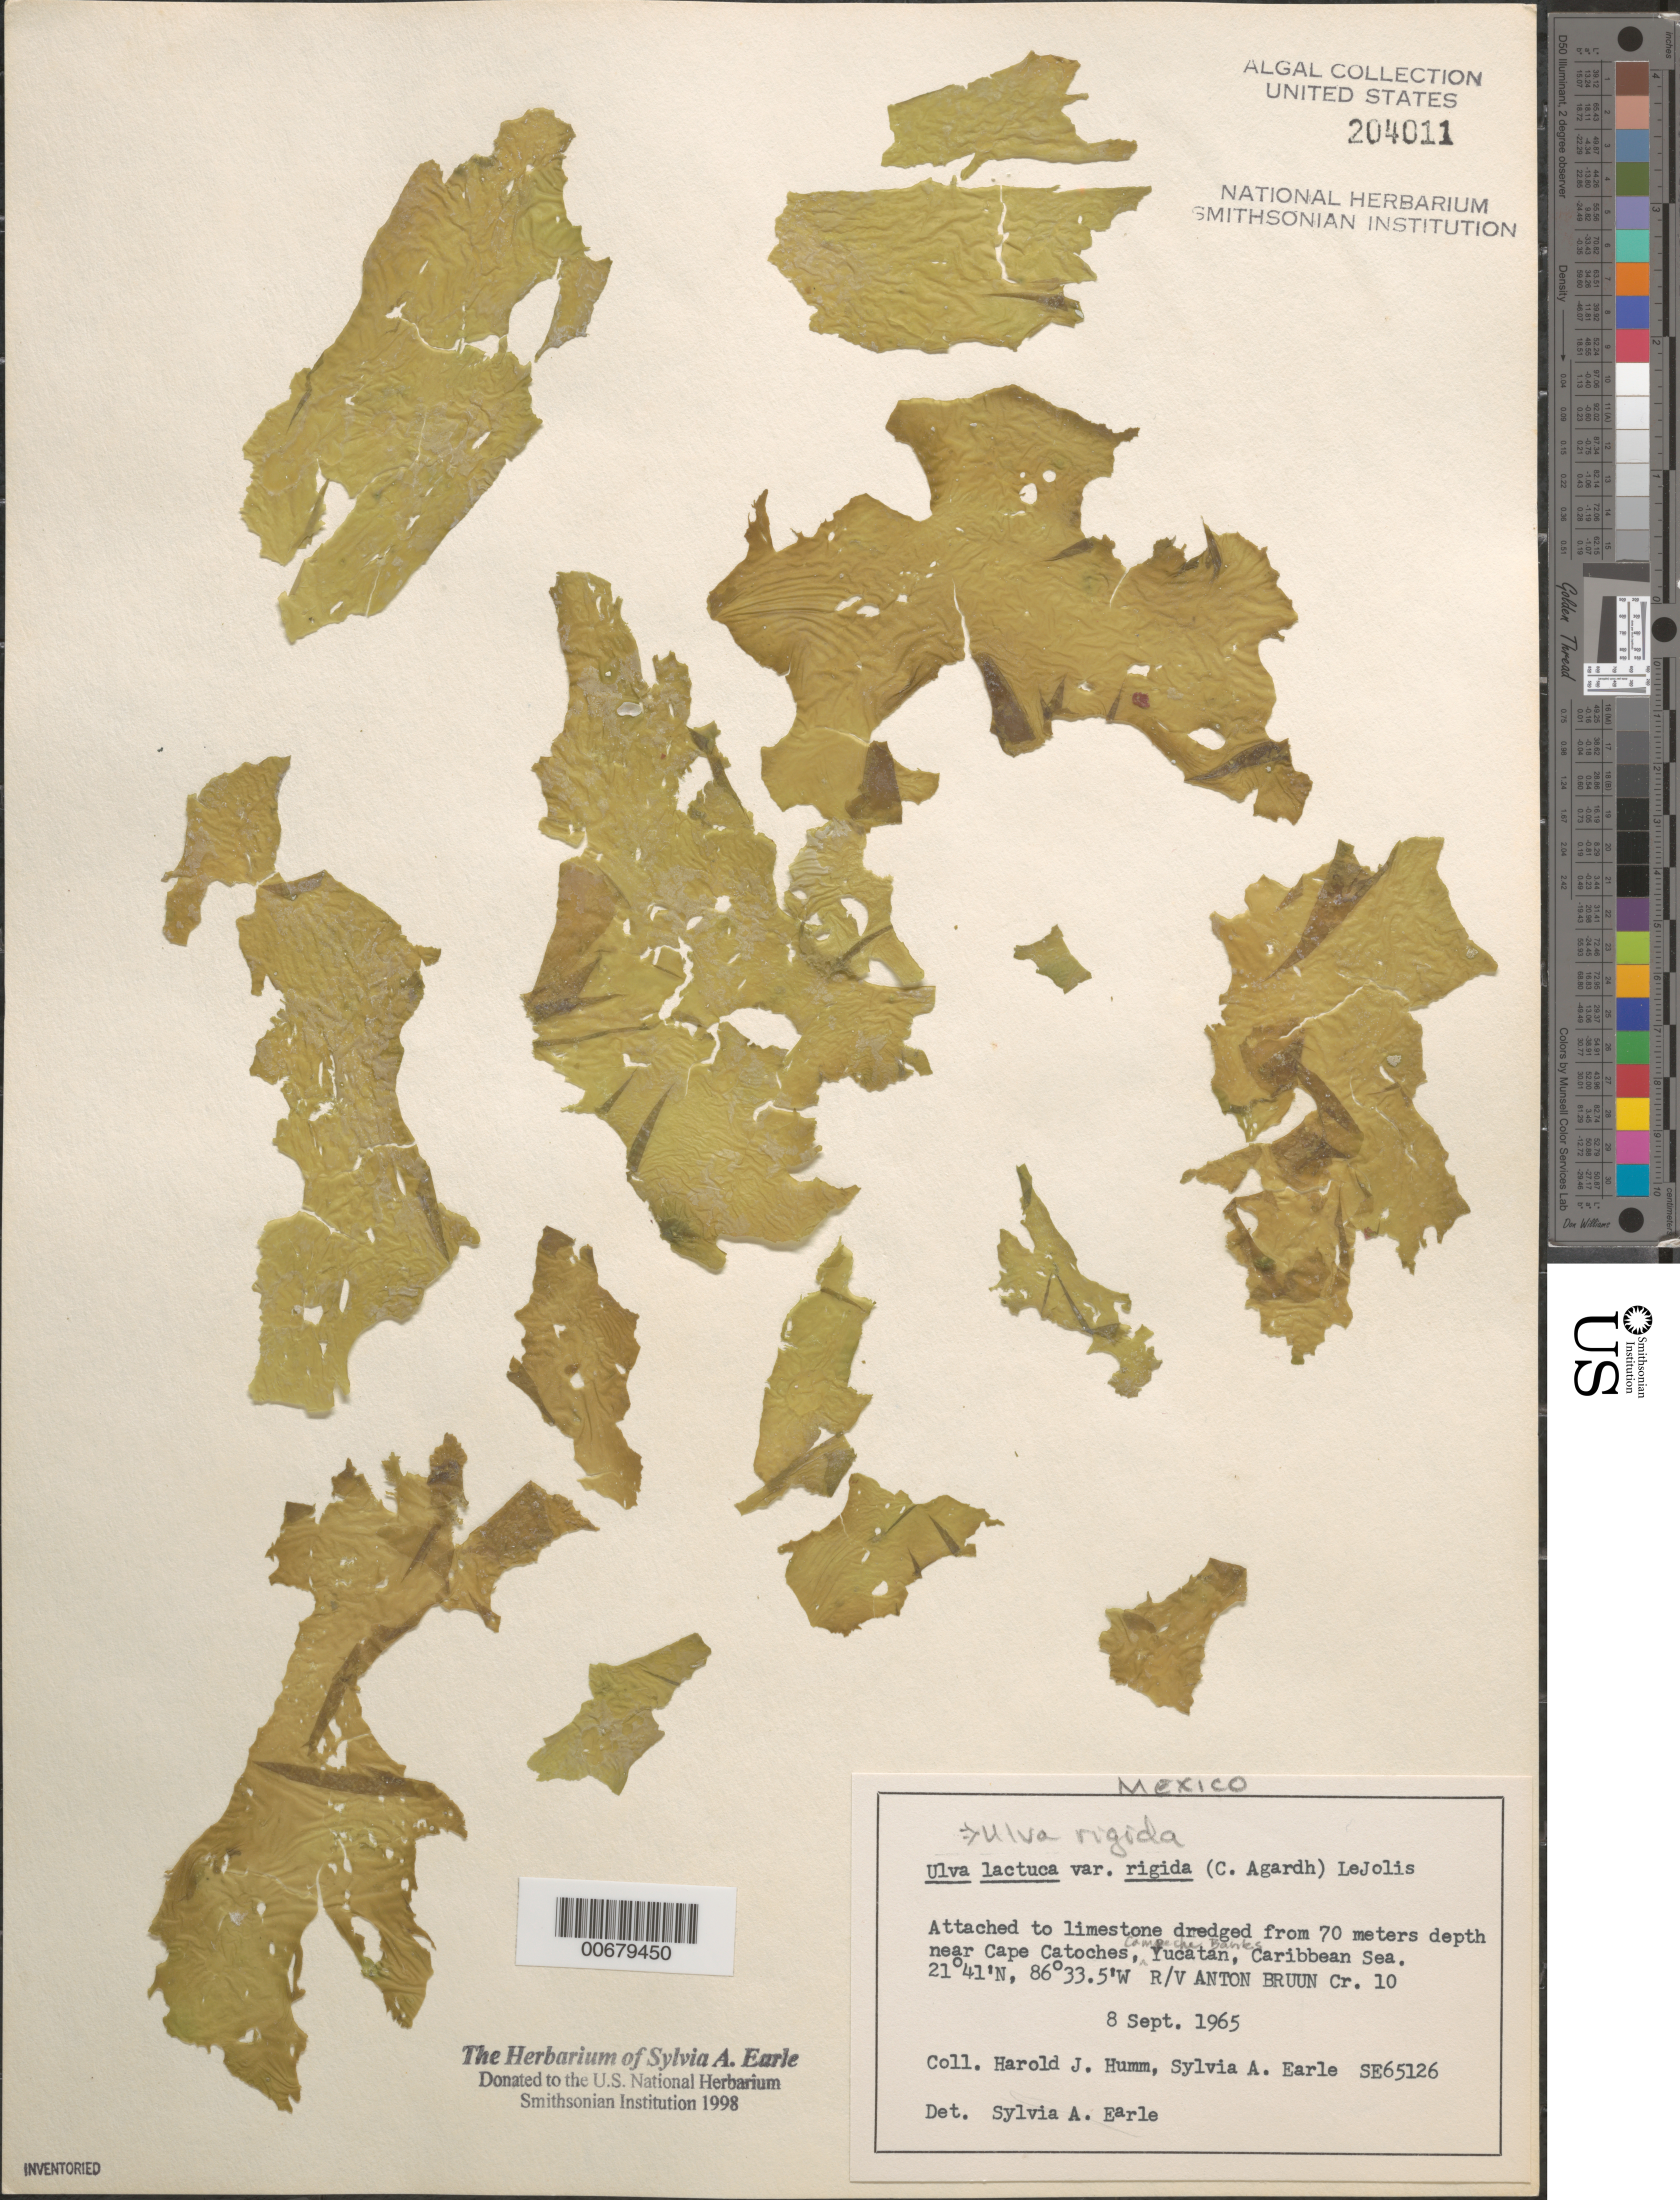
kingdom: Plantae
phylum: Chlorophyta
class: Ulvophyceae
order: Ulvales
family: Ulvaceae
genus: Ulva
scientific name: Ulva rigida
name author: C. Agardh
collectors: H. J. Humm & S. A. Earle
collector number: SE 65126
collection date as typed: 08 Sep 1965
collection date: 1965-09-08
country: Mexico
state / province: Quintana Roo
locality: Campeche Banks, near Cape Catoches, Yucatna Peninsula, Caribbean Sea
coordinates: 21 41' N, 86 33.5' W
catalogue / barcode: US 204011